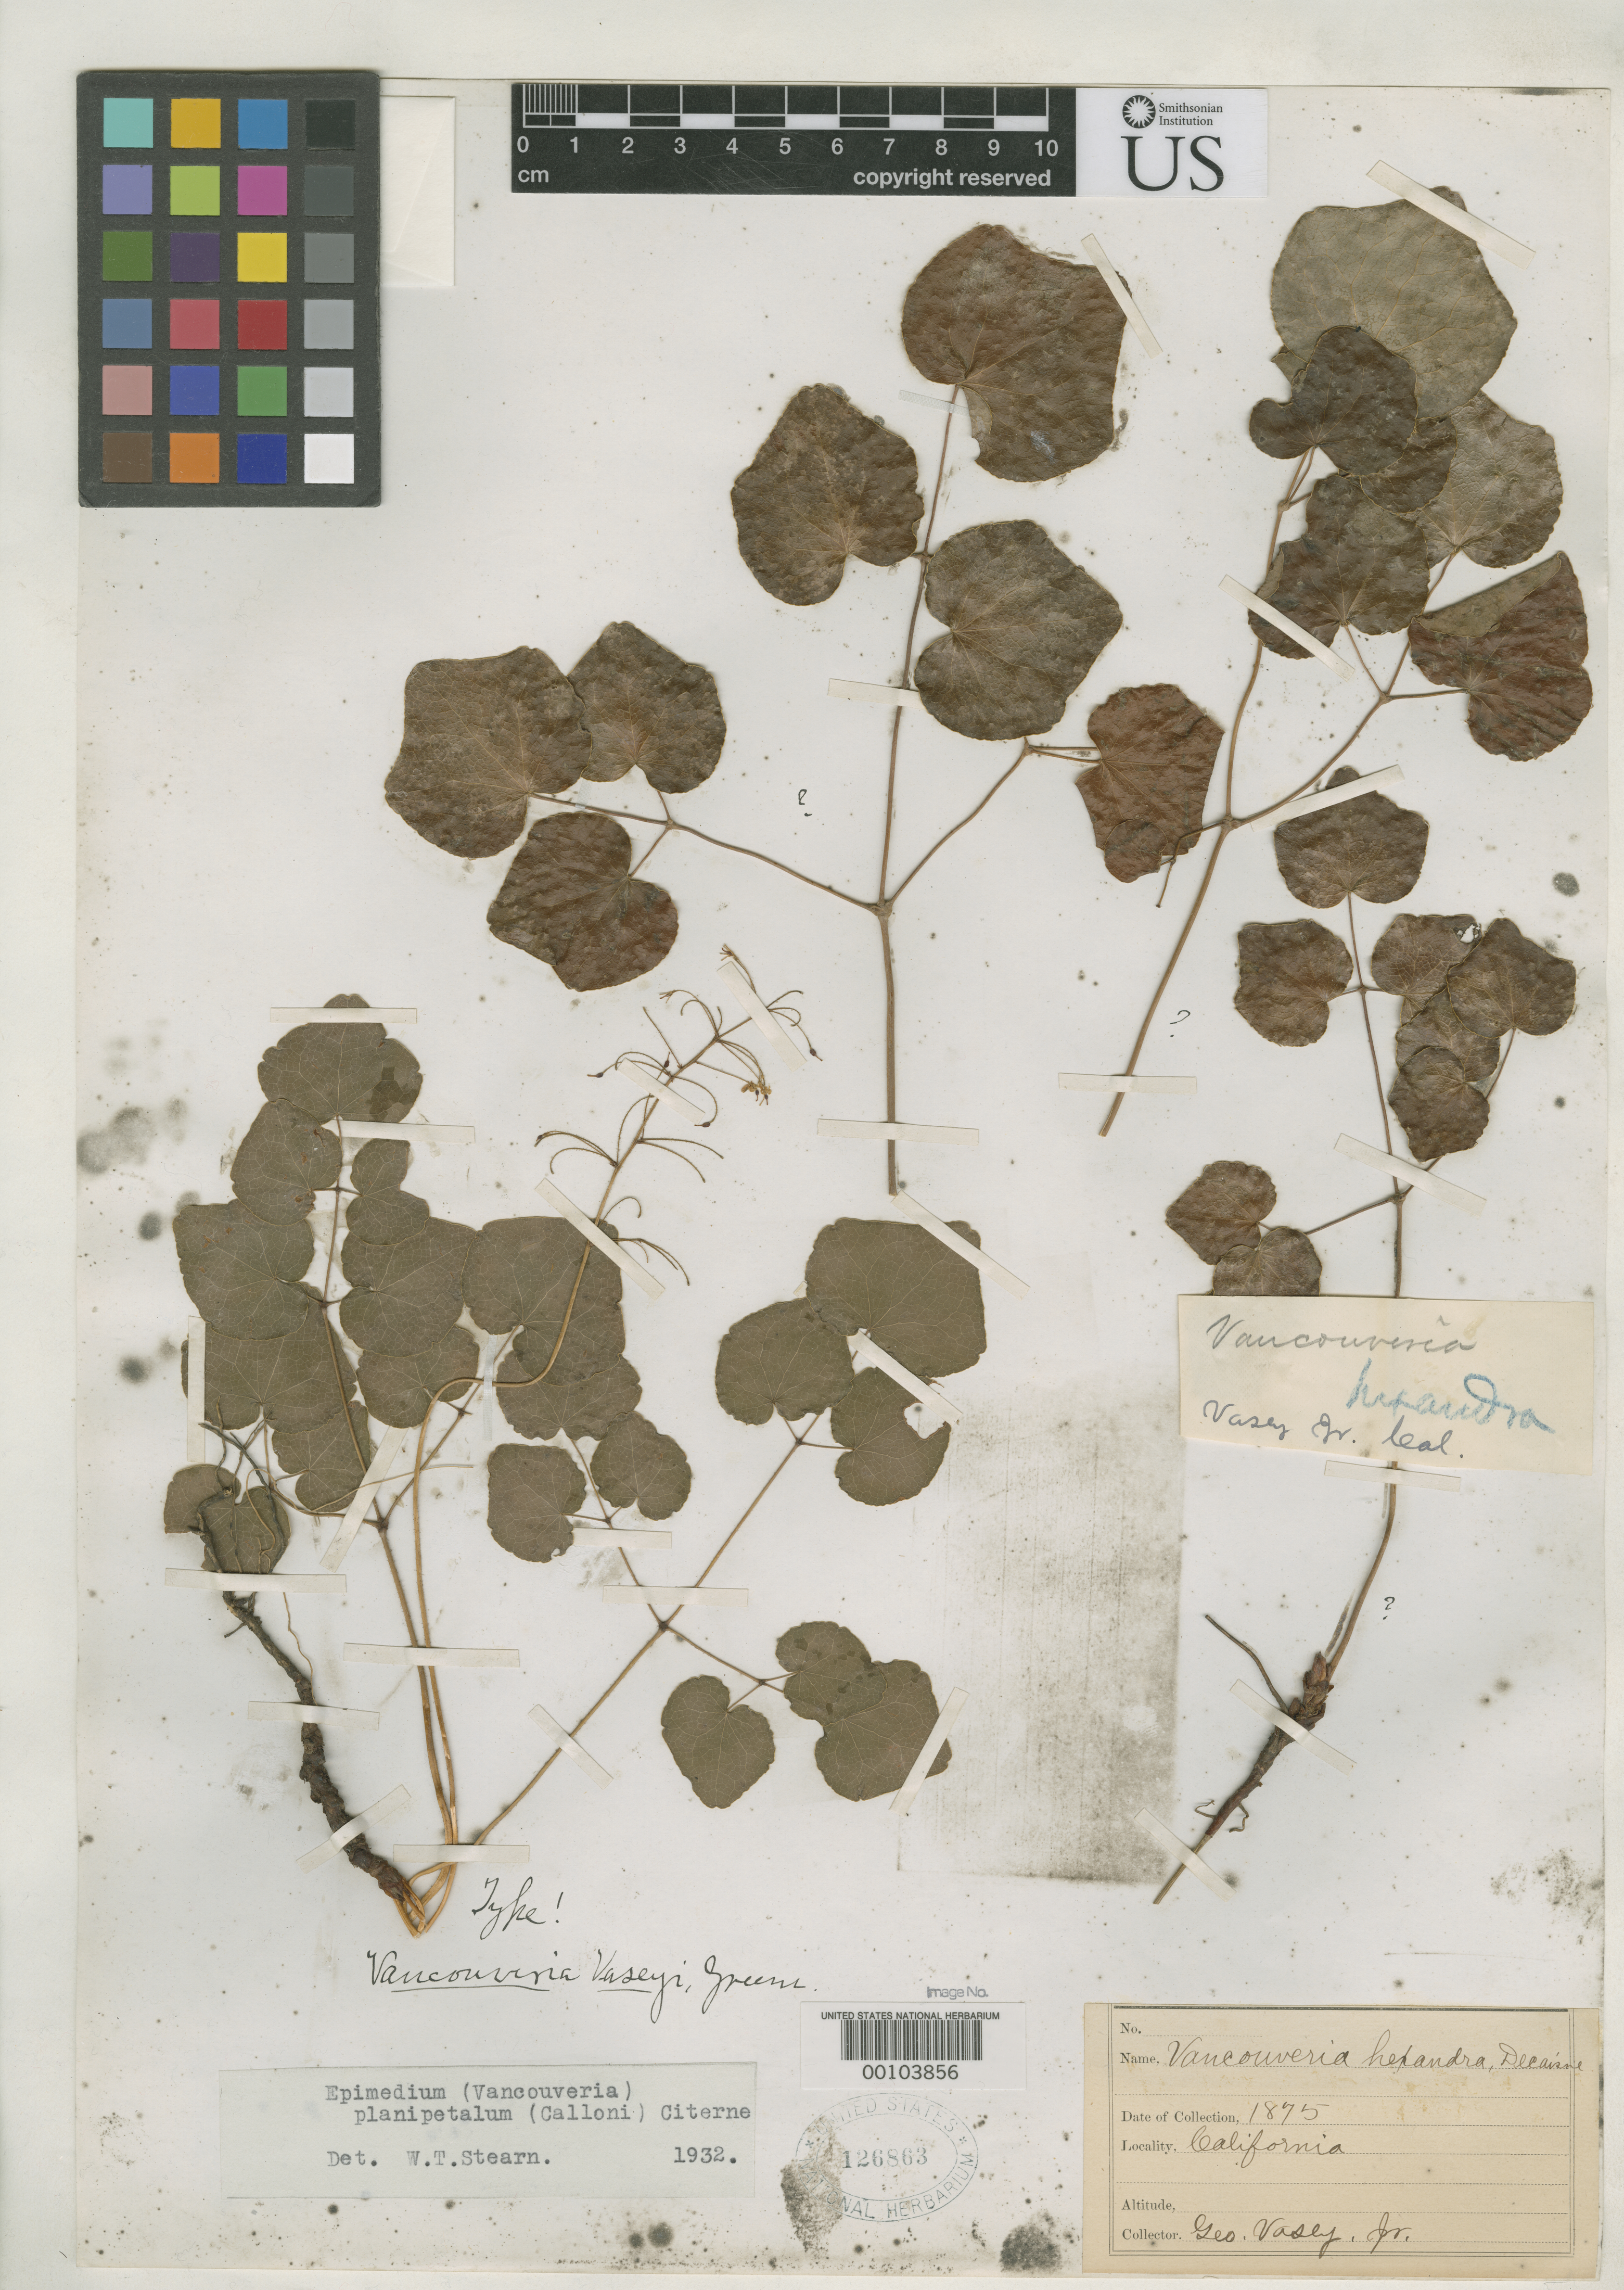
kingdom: Plantae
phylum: Tracheophyta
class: Magnoliopsida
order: Ranunculales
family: Berberidaceae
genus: Vancouveria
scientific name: Vancouveria vaseyi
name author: Greene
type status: Holotype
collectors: G. R. Vasey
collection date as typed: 1875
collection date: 1875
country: United States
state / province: California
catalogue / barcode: US 126863